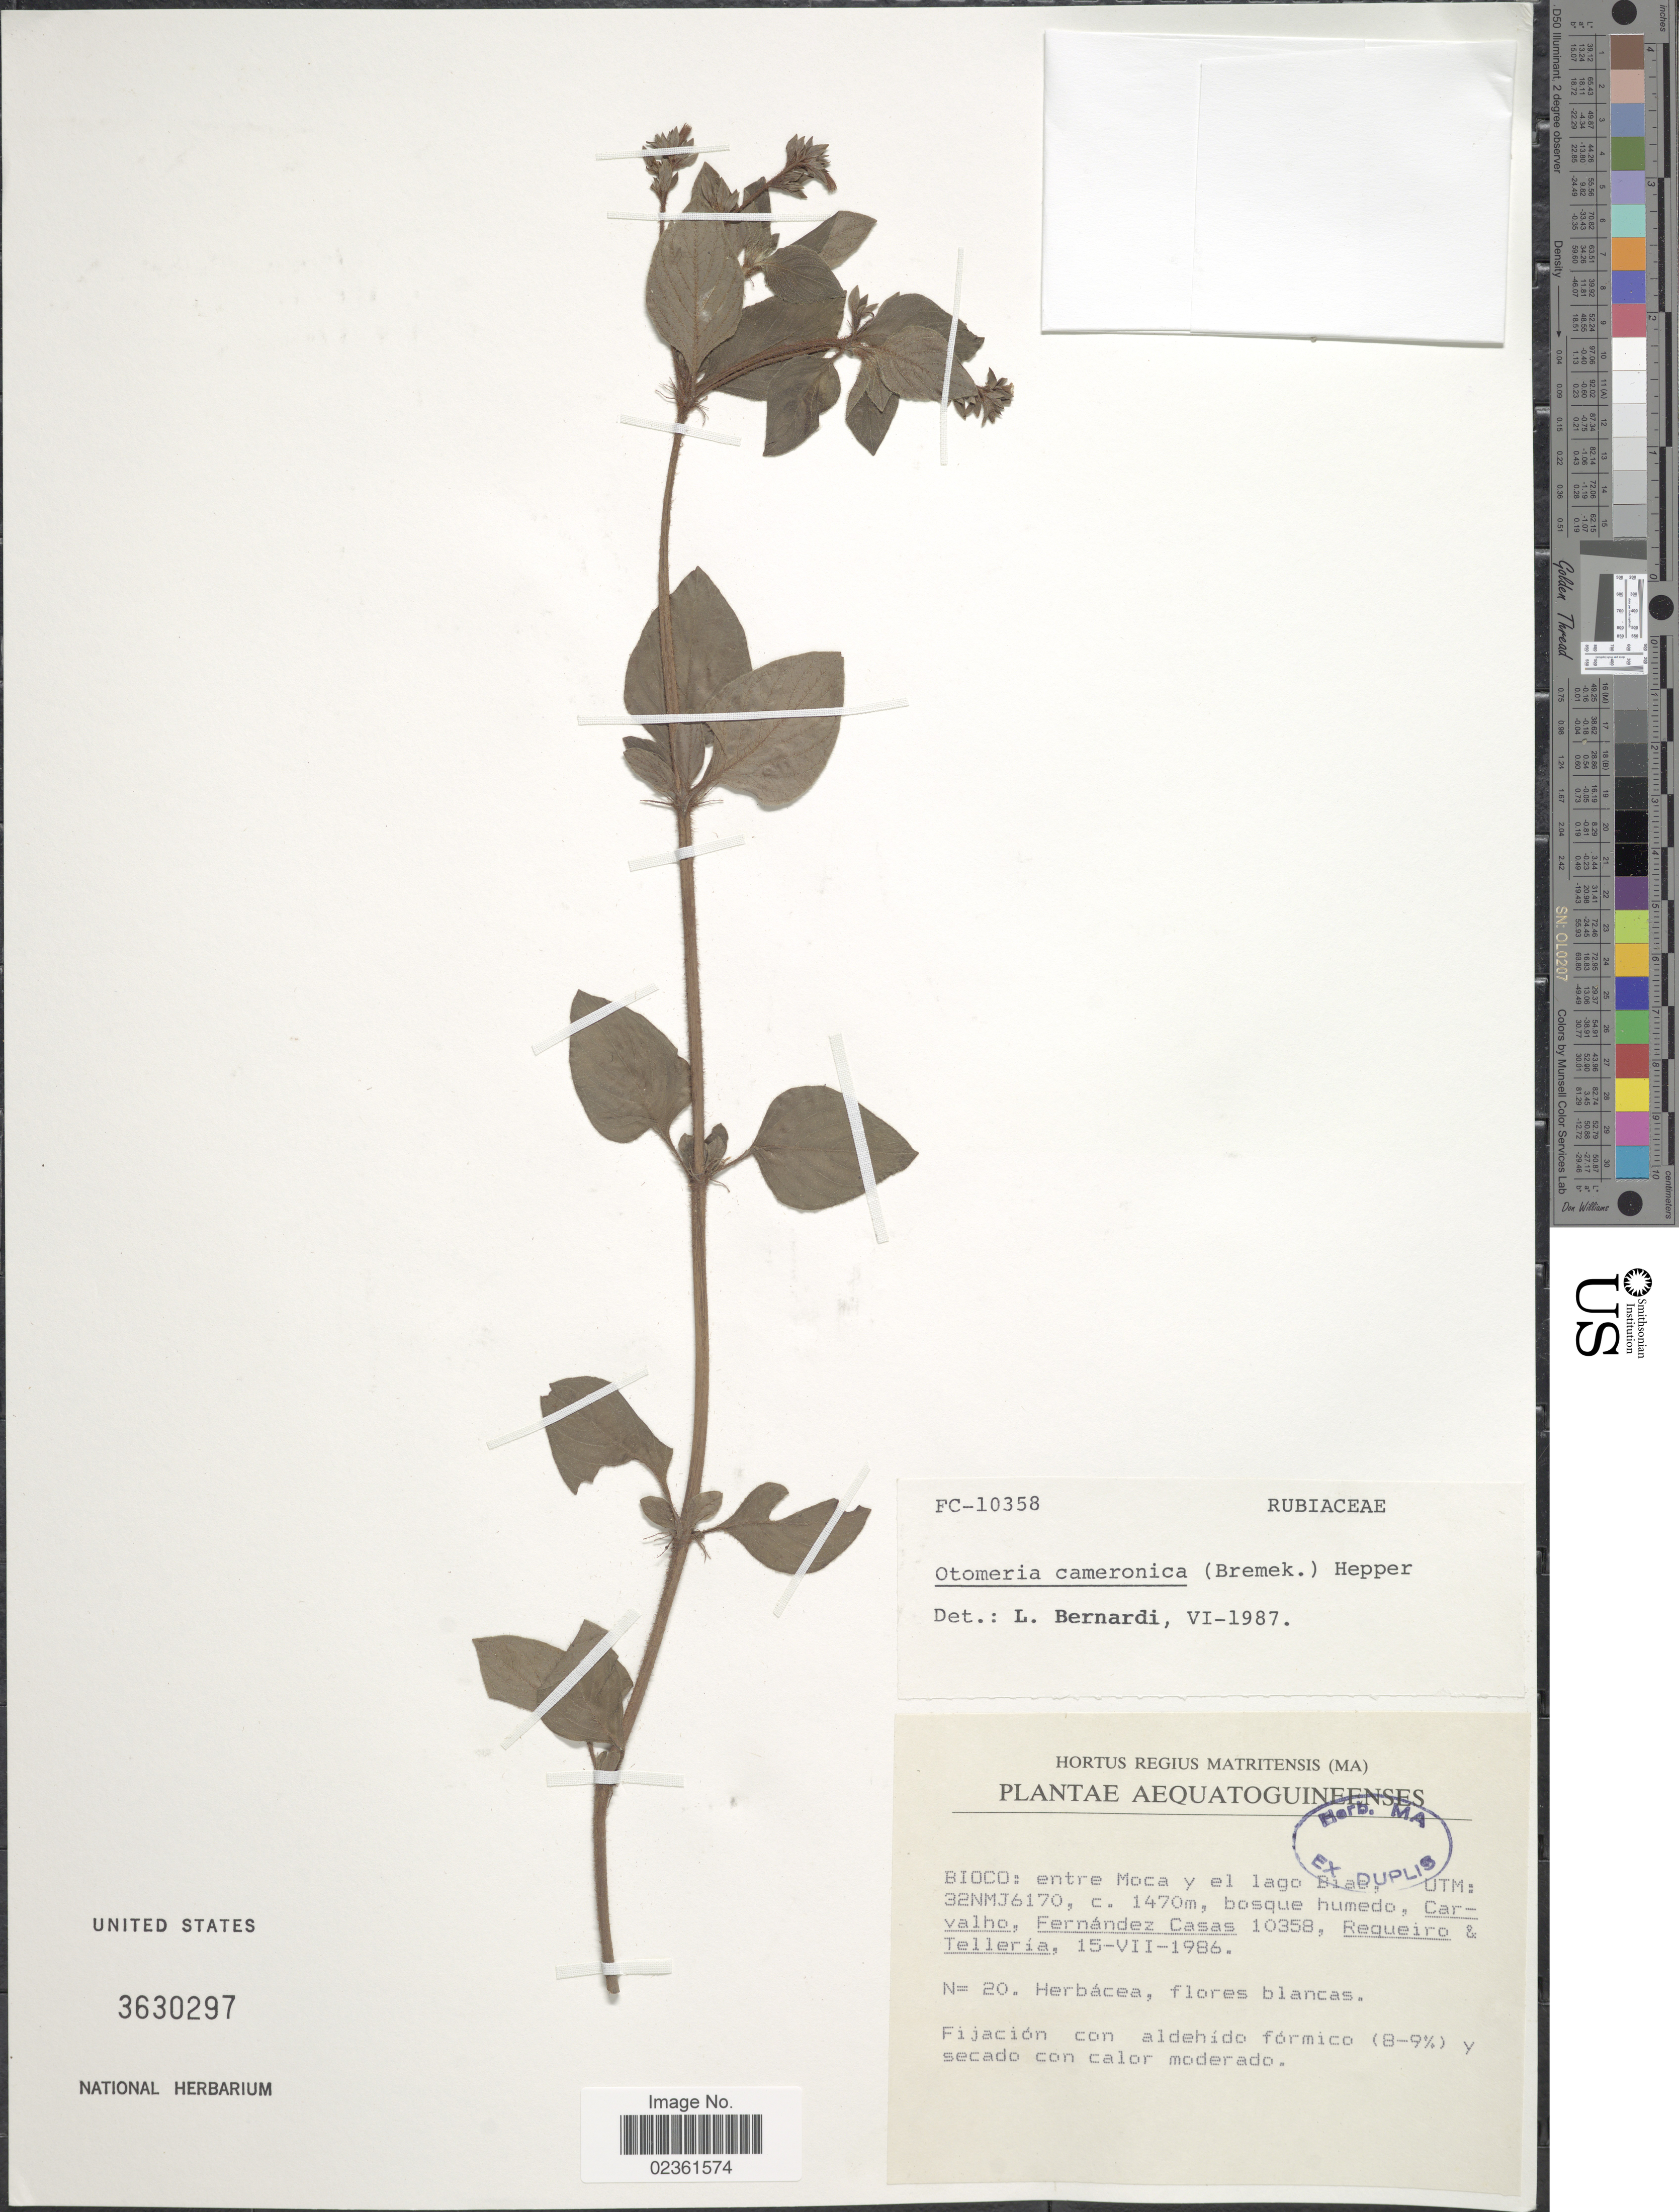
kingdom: Plantae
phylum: Tracheophyta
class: Magnoliopsida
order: Gentianales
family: Rubiaceae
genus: Otomeria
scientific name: Otomeria elatior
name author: (A. Rich. ex DC.) Verdc.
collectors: Carvalho, --, F. Casas, Requeiro, -- & -. Telleria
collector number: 10358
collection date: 1986-07-15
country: Equatorial Guinea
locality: Bioco: entre Moca y el lago Biao, UTM: 32NMJ6170, bosque humedo.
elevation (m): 1470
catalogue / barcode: US 3630297